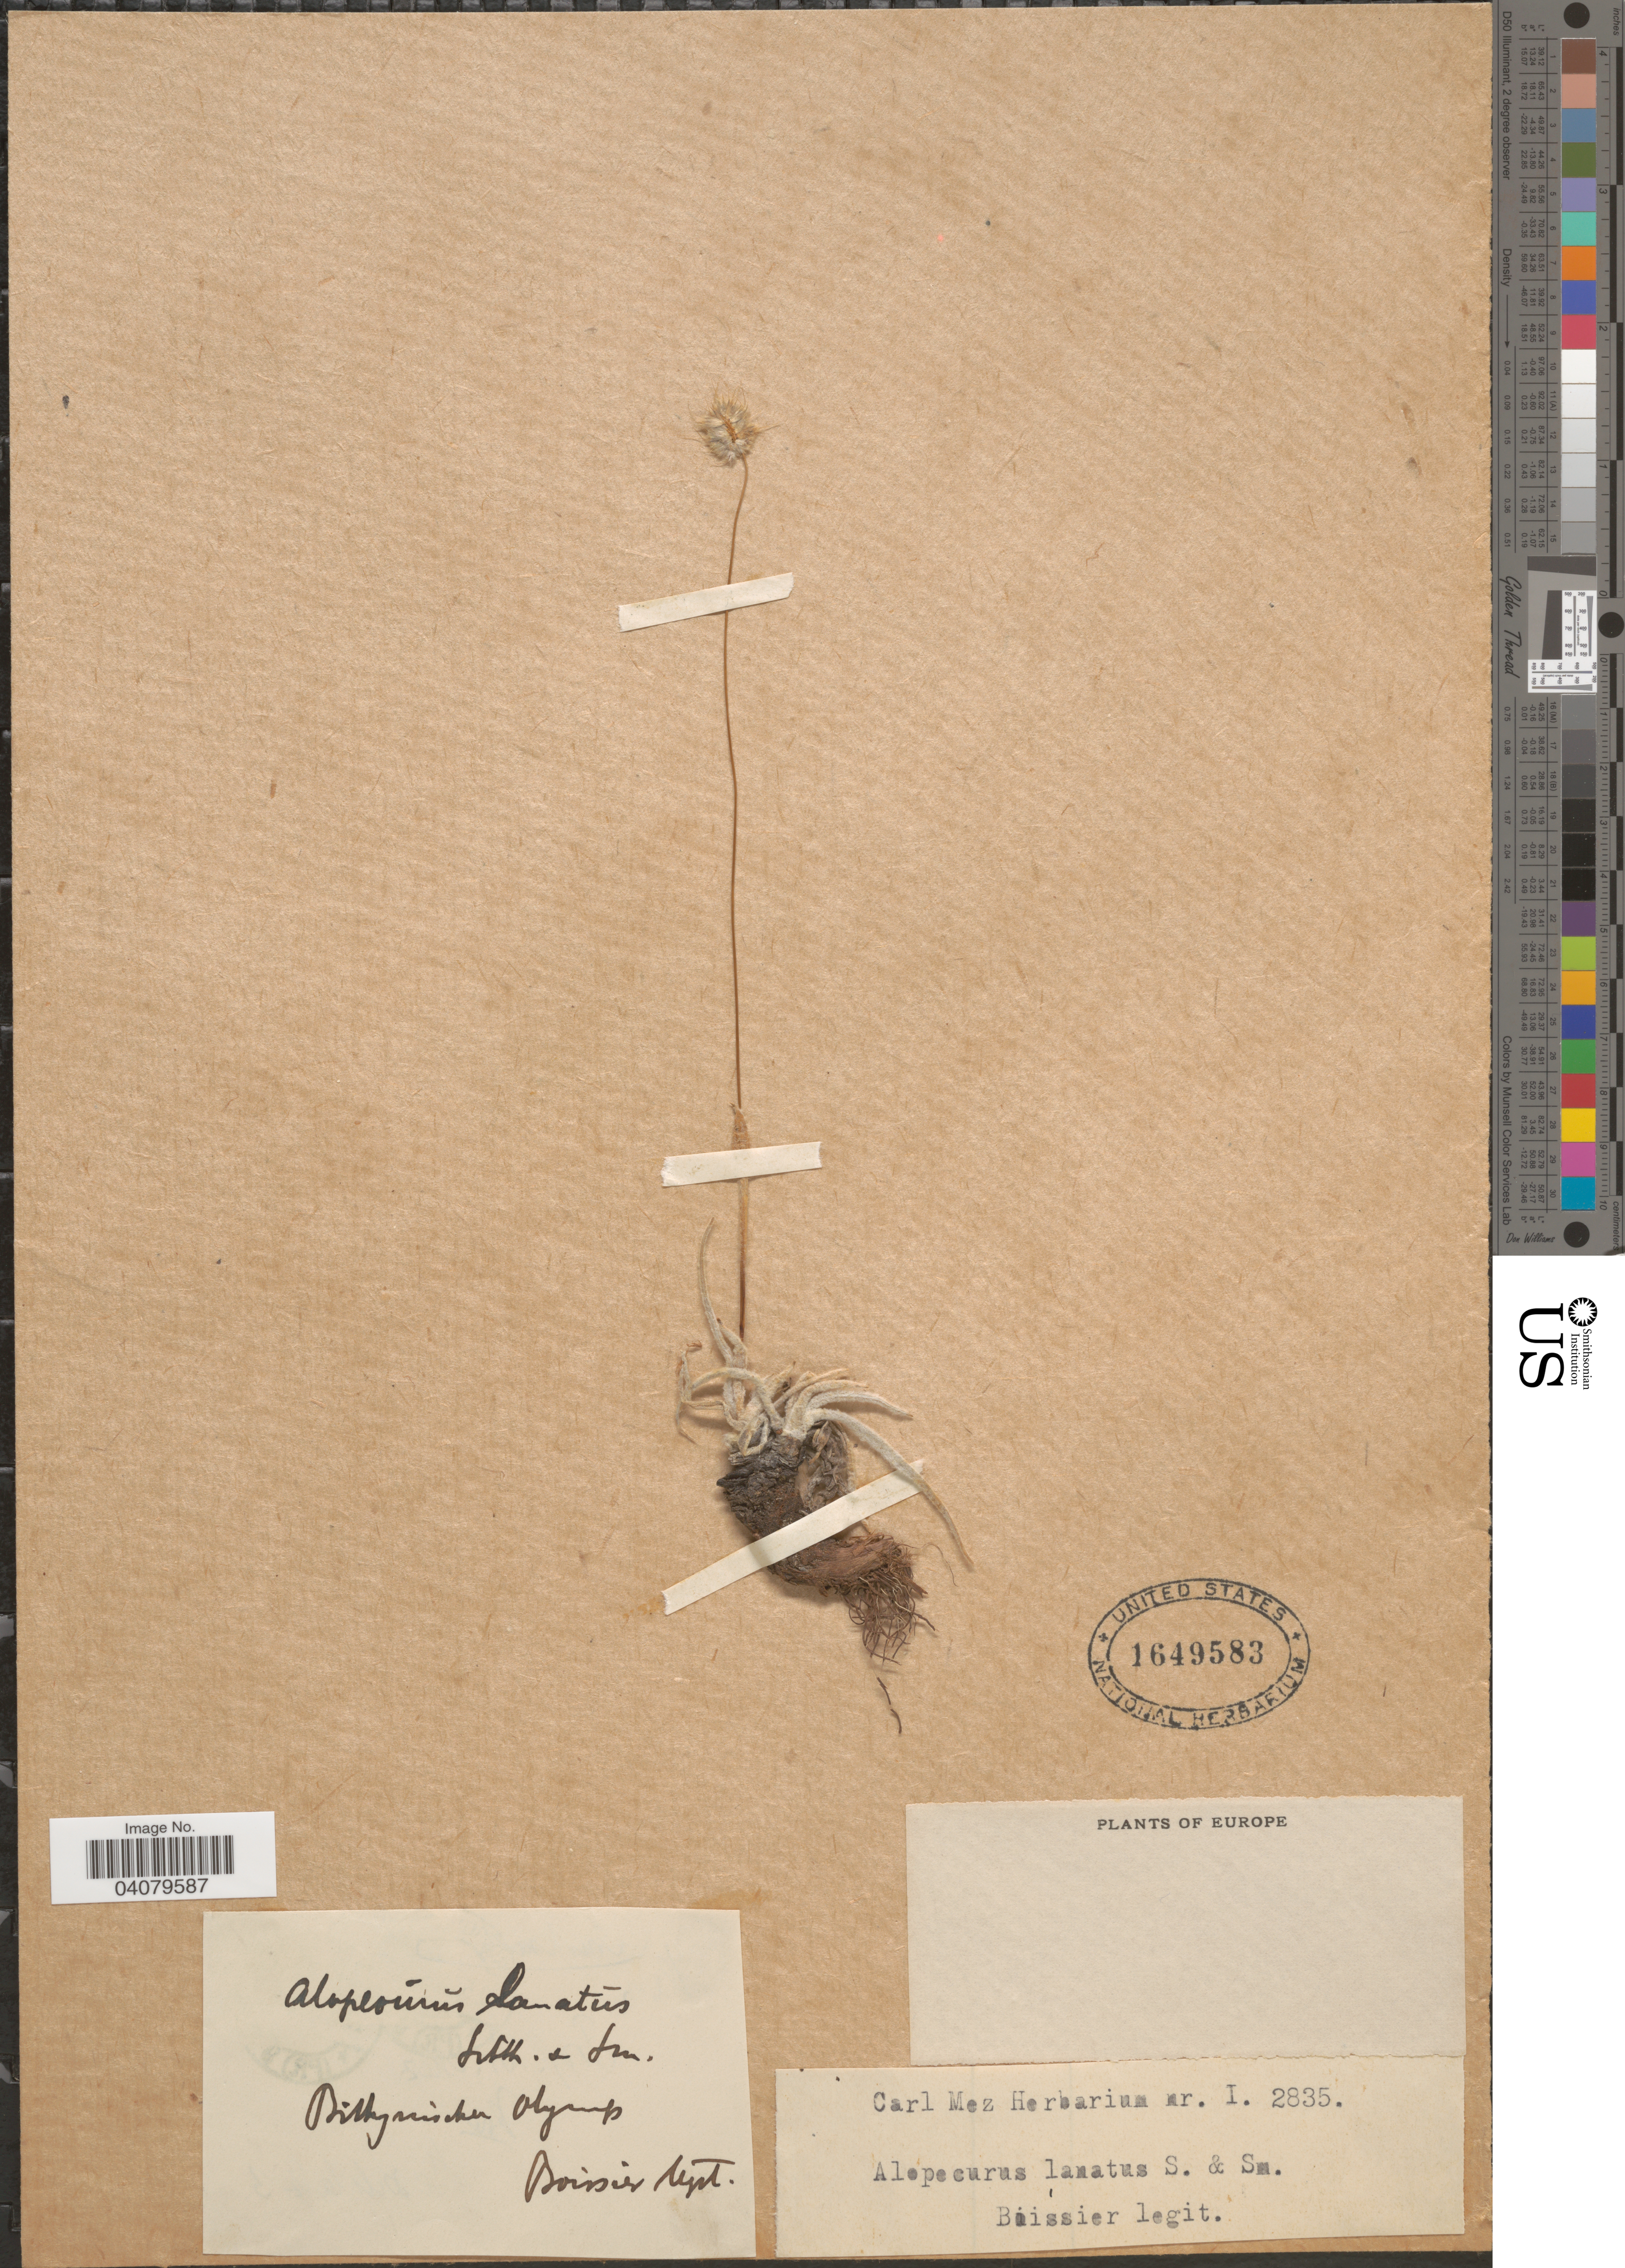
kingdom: Plantae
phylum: Tracheophyta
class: Liliopsida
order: Poales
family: Poaceae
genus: Alopecurus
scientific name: Alopecurus lanatus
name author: Sibth. & Sm.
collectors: -- Boissier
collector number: I2835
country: Turkey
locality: Bithyniaken Olymp.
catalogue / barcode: US 1649583